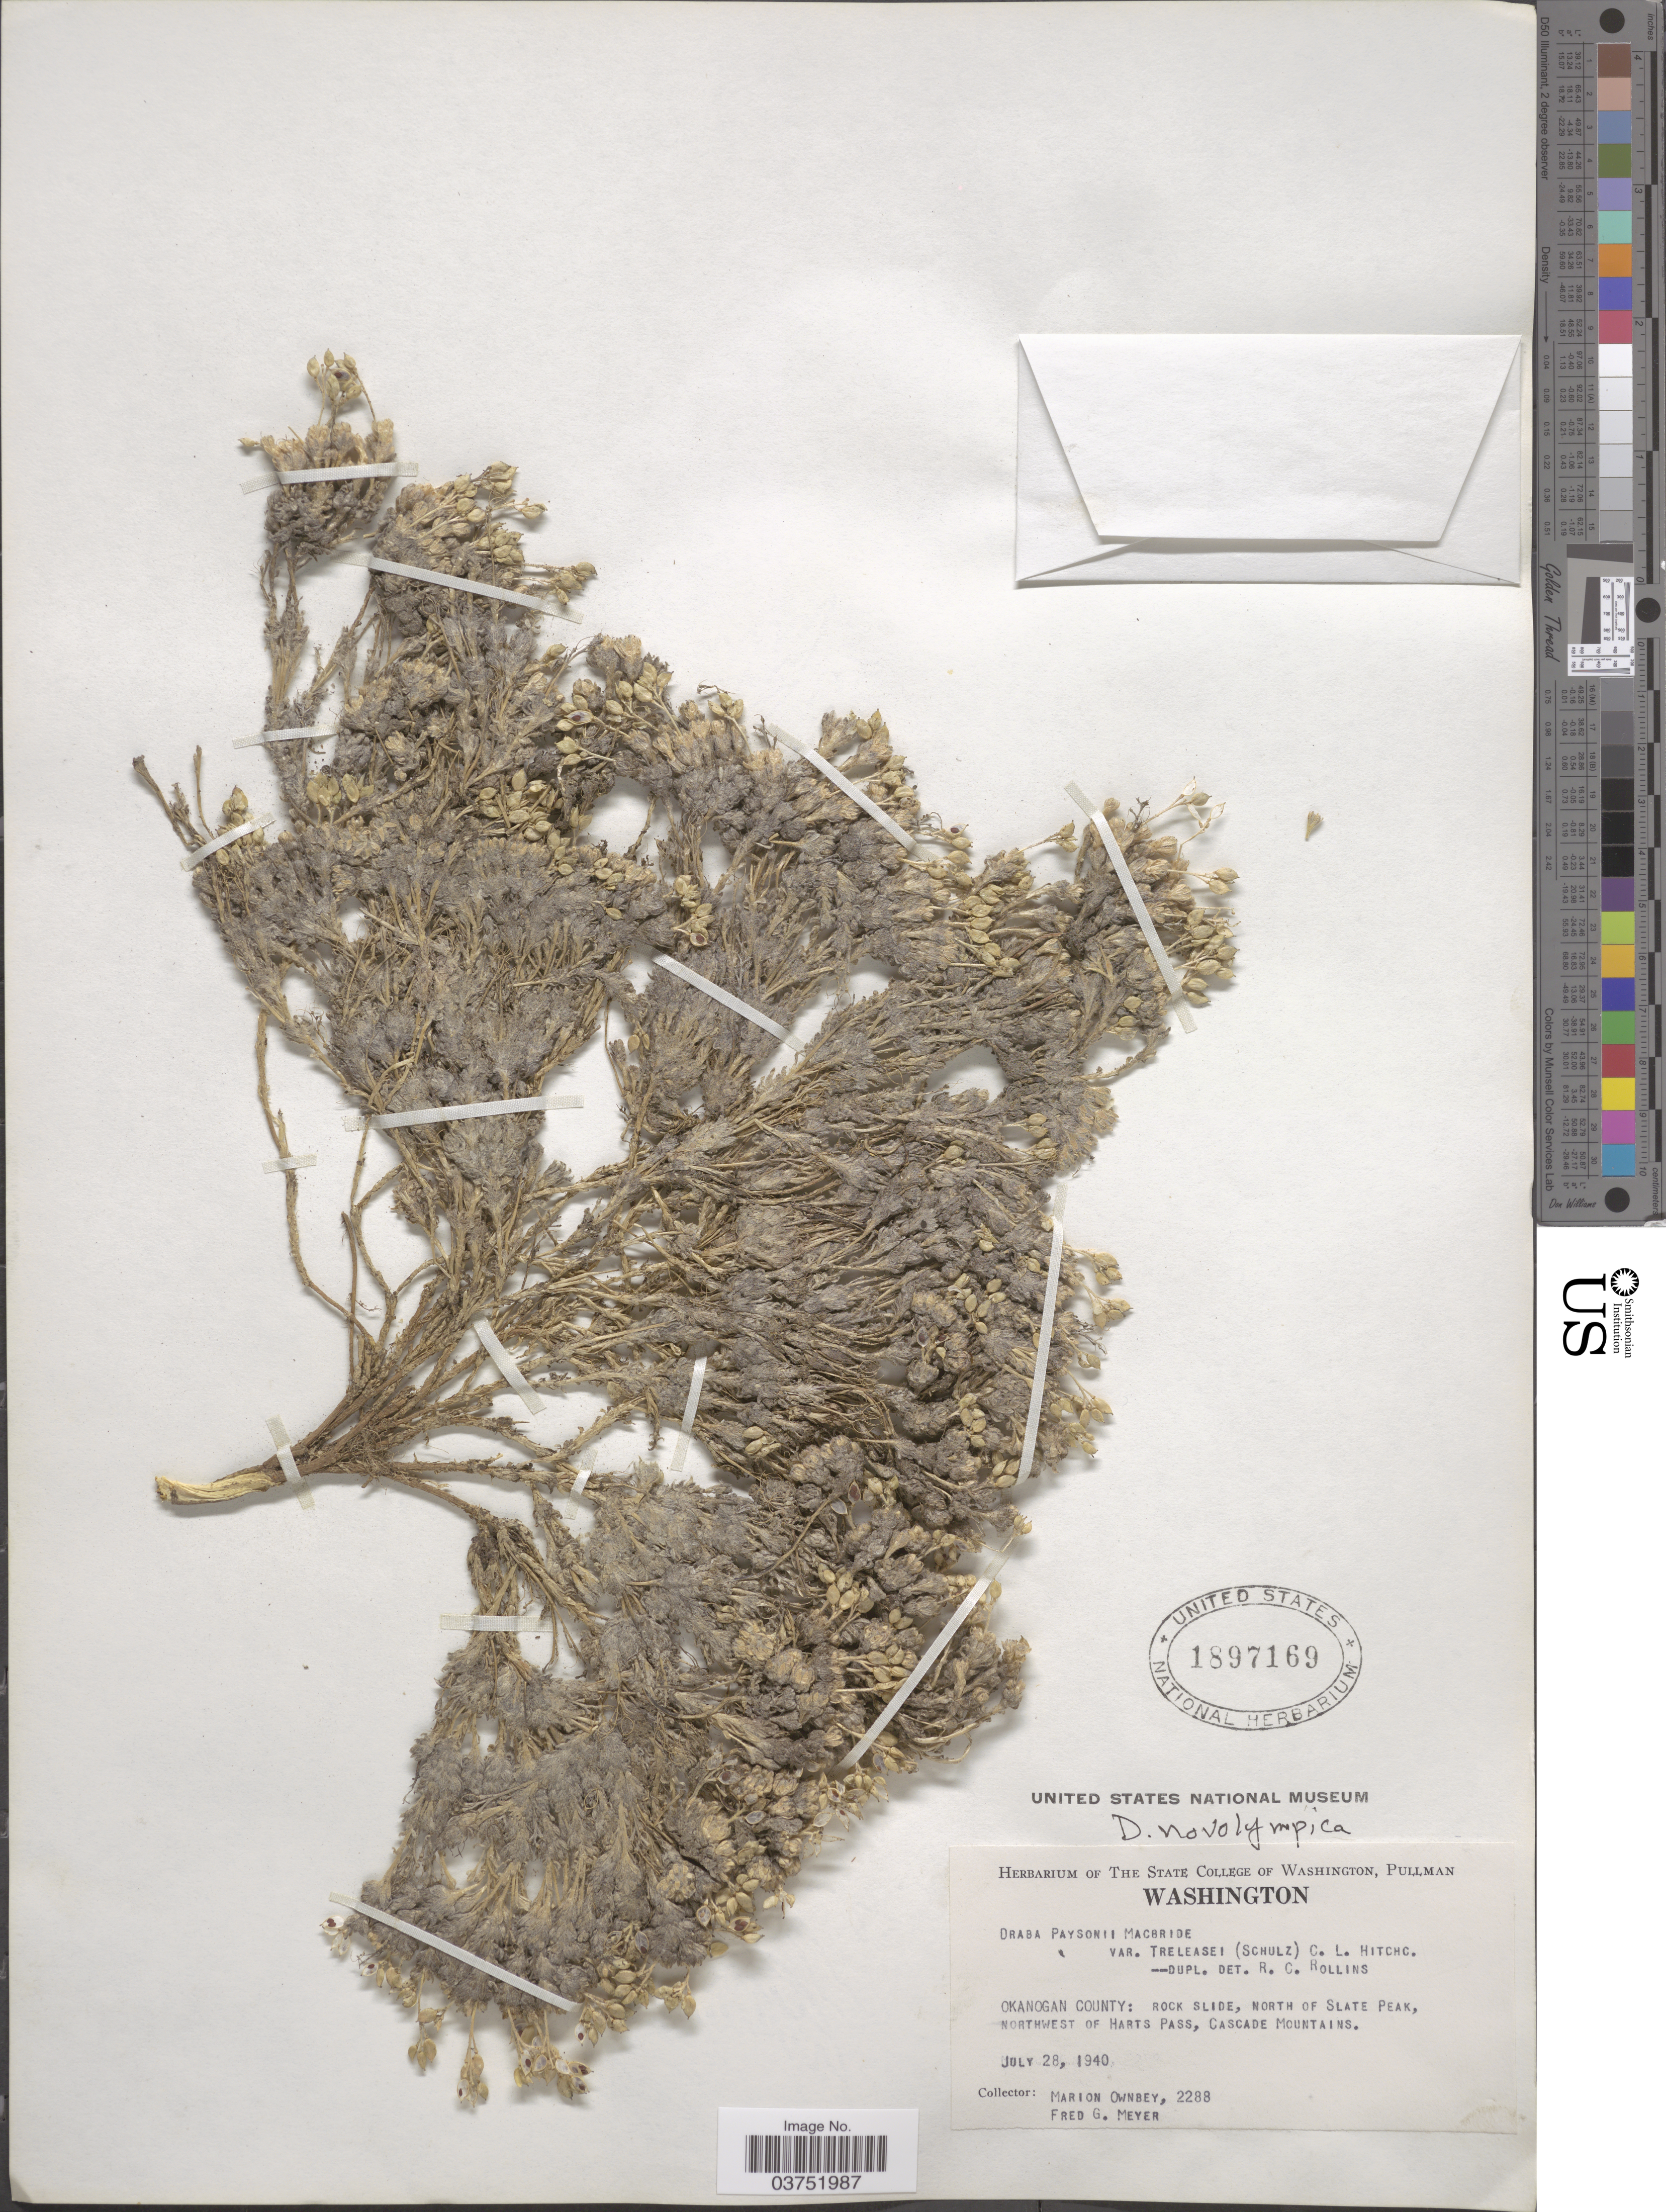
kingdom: Plantae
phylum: Tracheophyta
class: Magnoliopsida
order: Brassicales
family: Brassicaceae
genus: Draba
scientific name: Draba novolympica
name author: Payson & H. St. John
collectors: M. Ownbey & F. G. Meyer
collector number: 2288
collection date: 1940-07-28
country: United States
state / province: Washington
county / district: Okanogan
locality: Okanogan County: rock slide, north of Slate Peak, northwest of Harts Pass, Cascade Mountains.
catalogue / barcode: US 1897169